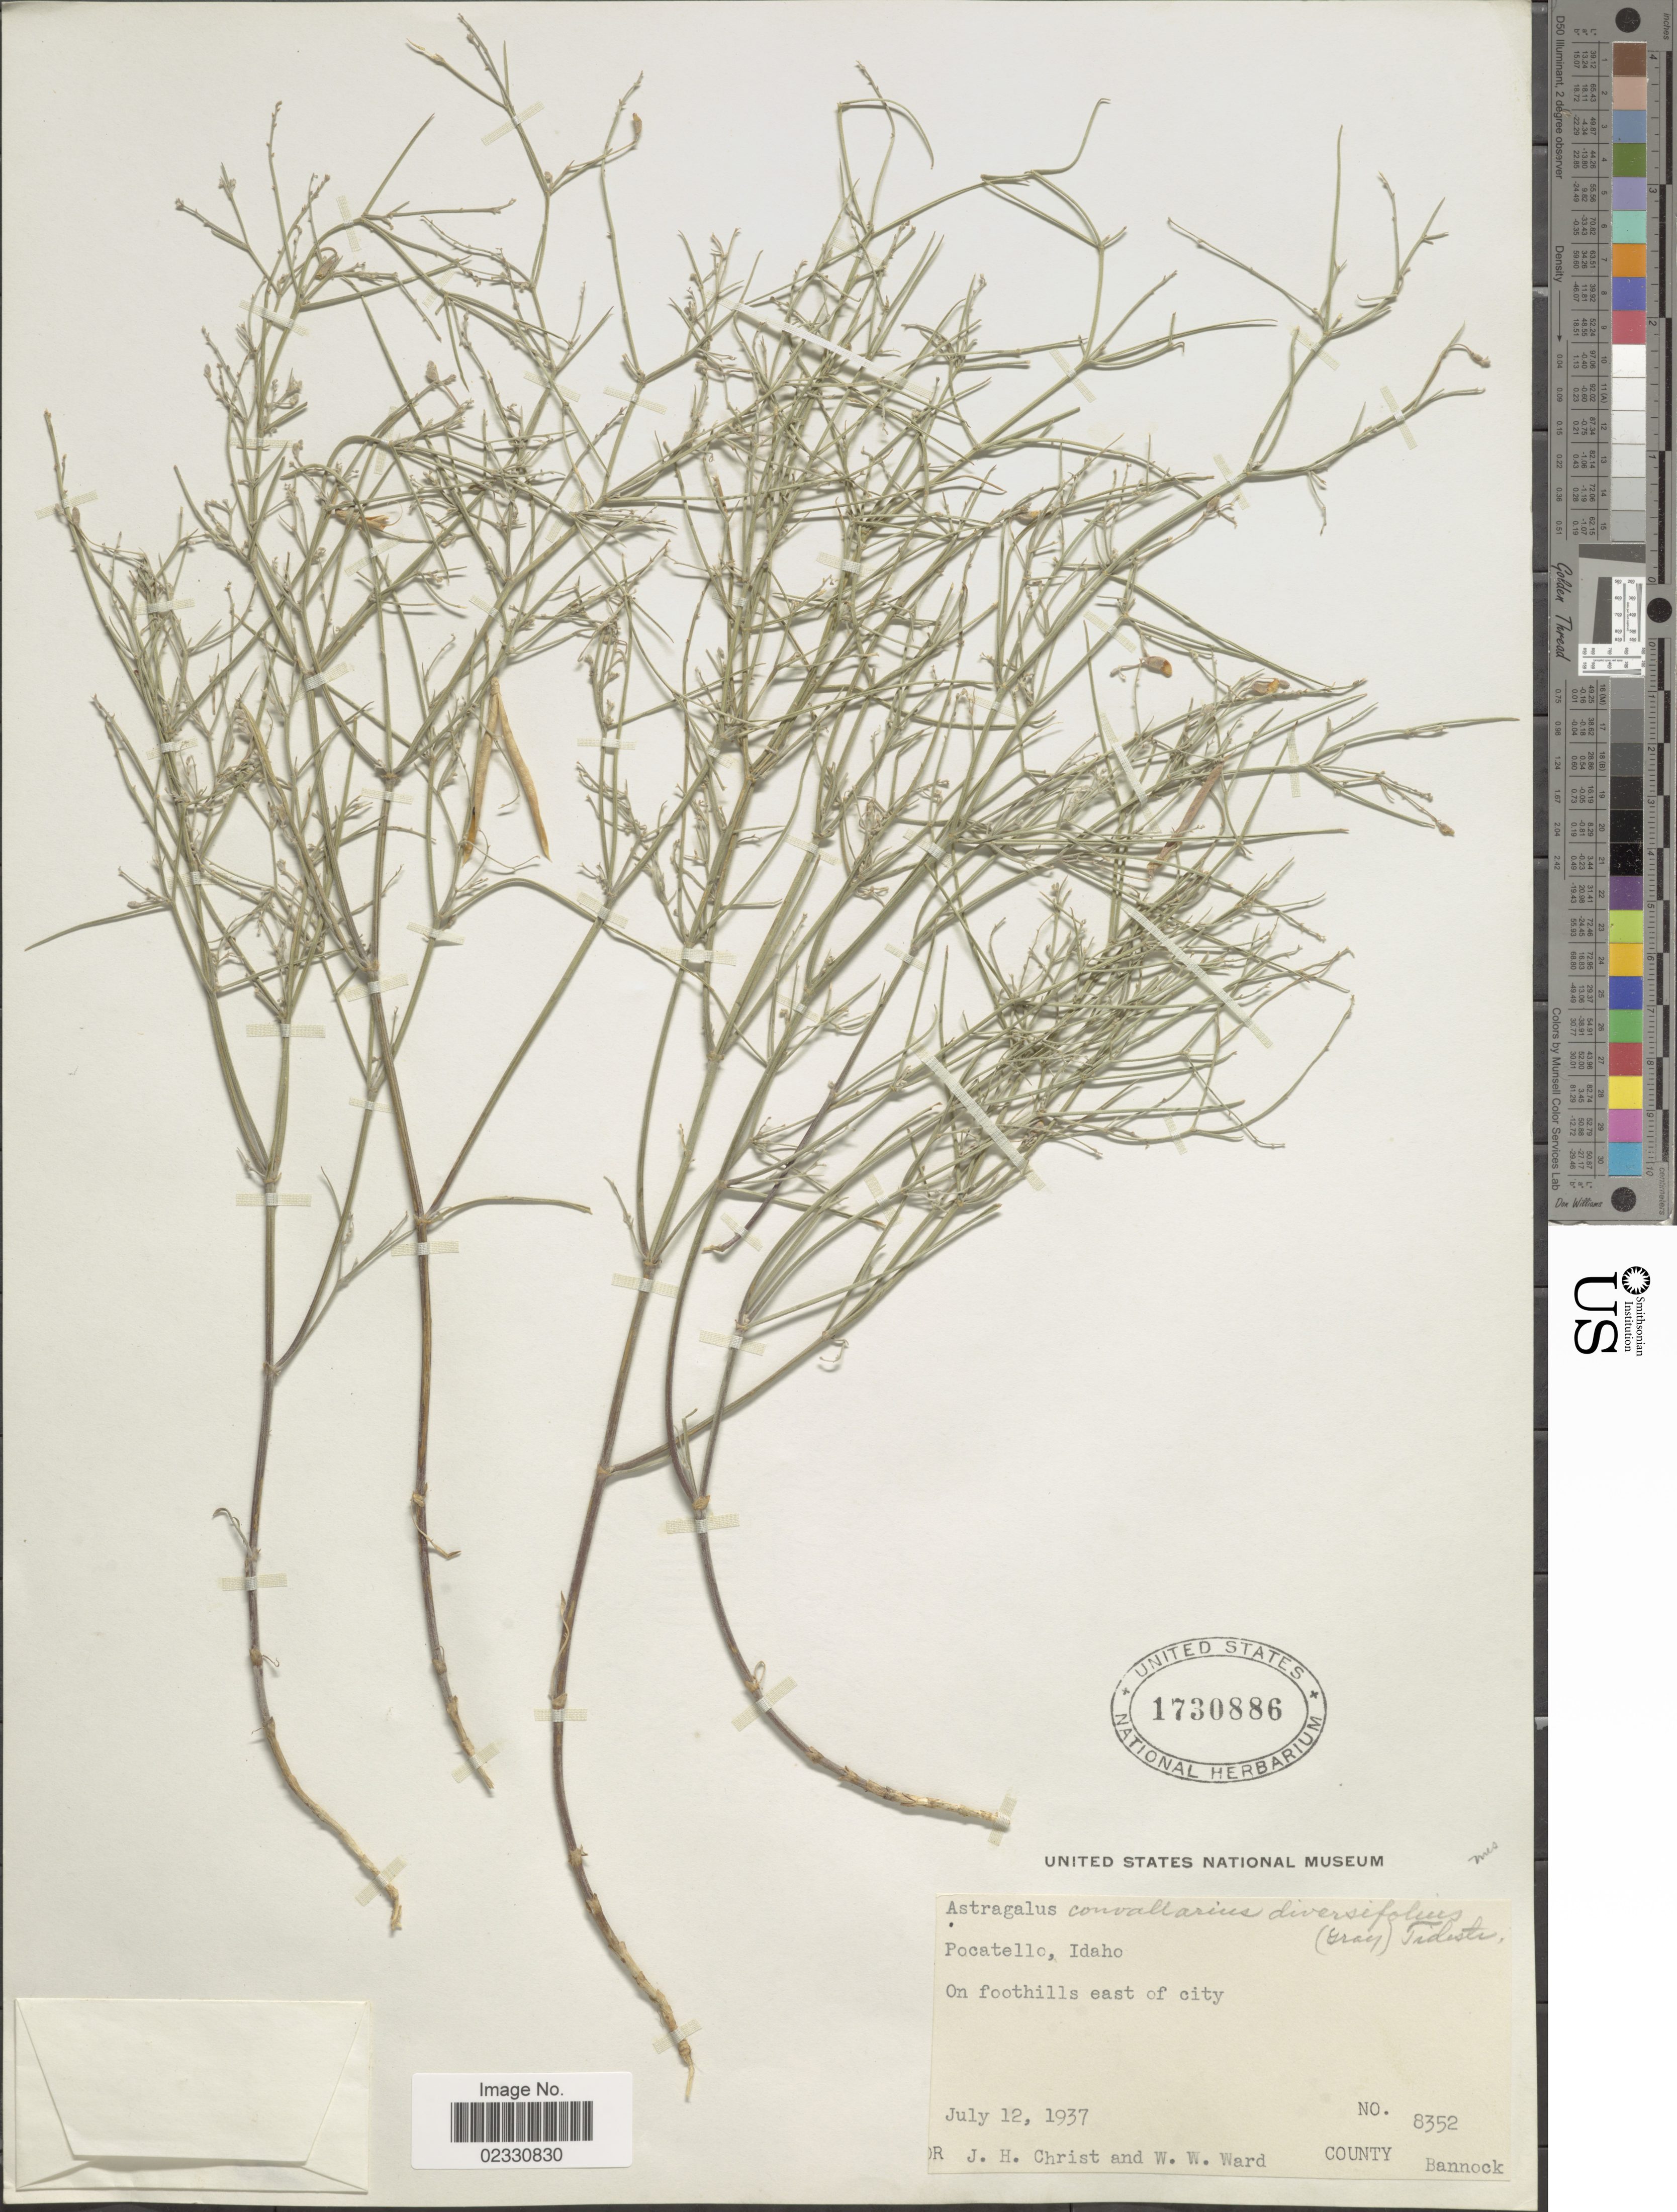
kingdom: Plantae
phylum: Tracheophyta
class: Magnoliopsida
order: Fabales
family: Fabaceae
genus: Astragalus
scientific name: Astragalus diversifolius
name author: A. Gray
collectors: J. H. Christ & W. Ward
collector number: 8352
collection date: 1937-07-12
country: United States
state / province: Idaho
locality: Pocatello, on foothills east of city, County Bannock.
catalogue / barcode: US 1730886